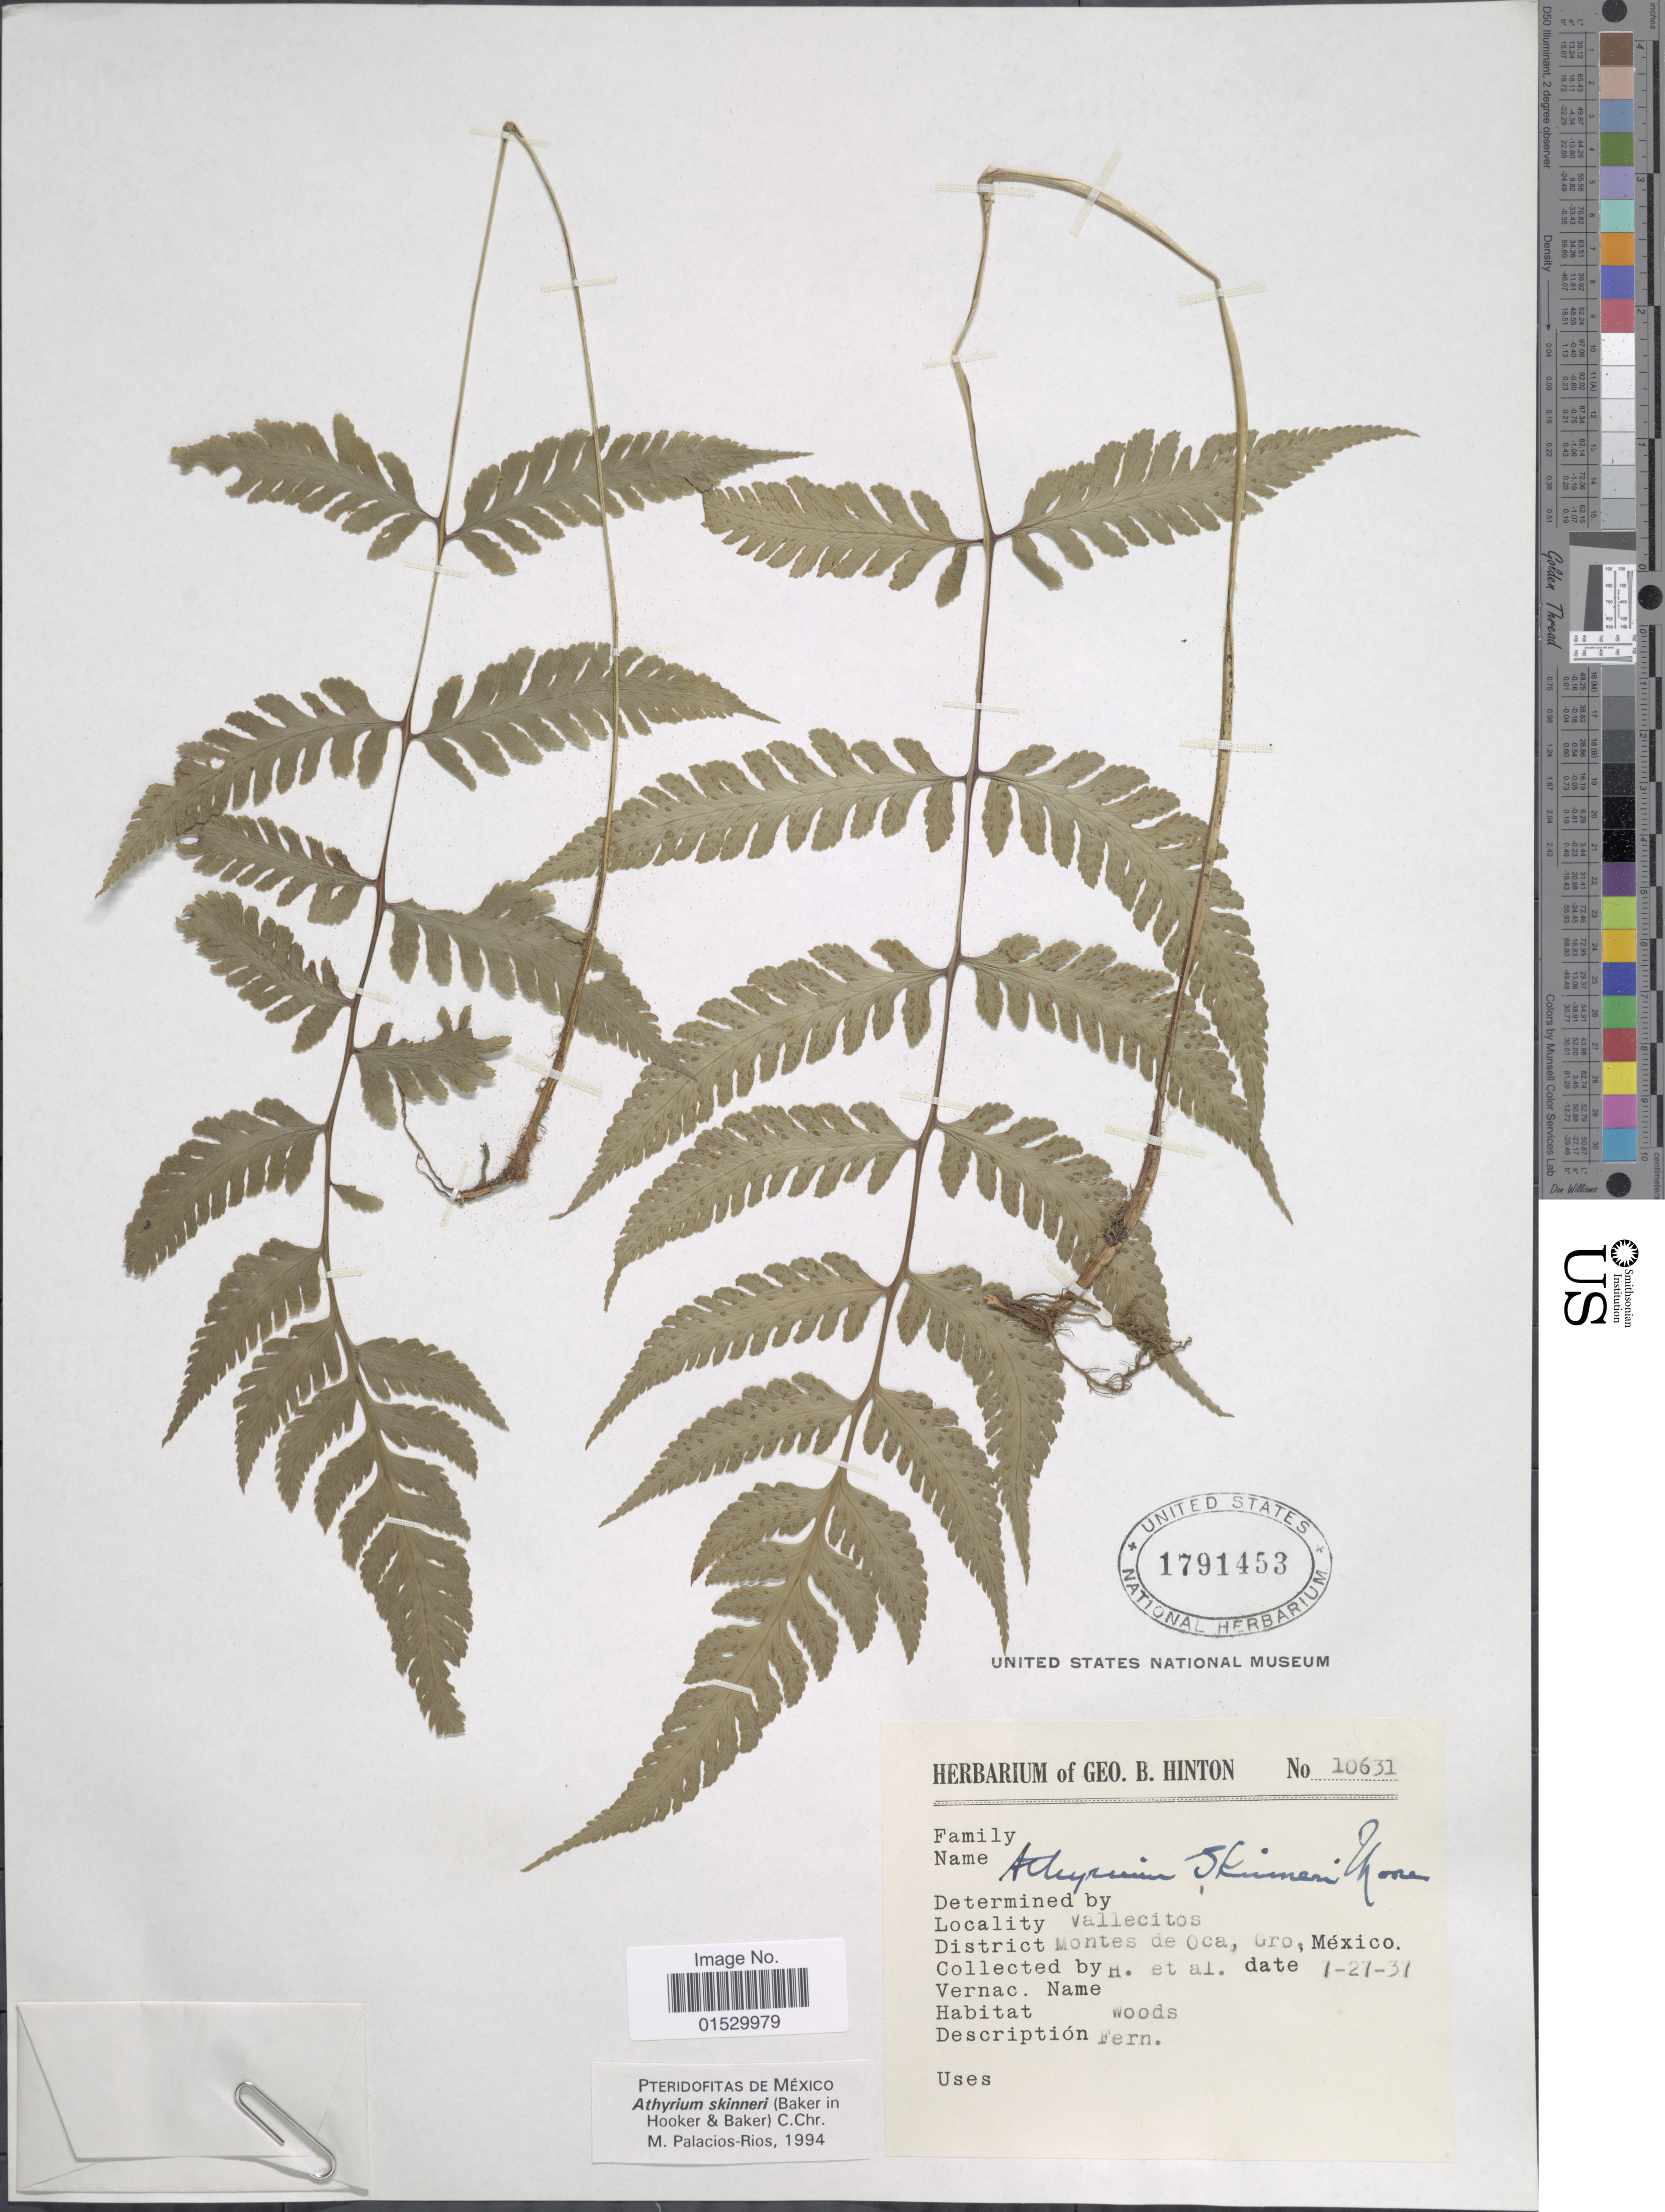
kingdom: Plantae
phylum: Tracheophyta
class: Polypodiopsida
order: Polypodiales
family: Athyriaceae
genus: Athyrium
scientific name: Athyrium skinneri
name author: (Baker) Diels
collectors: G. B. Hinton & et al.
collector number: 10631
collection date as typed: Transcribed d/m/y: 27/7/37; T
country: Mexico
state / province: México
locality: Vallecitos, Montes de Oca, Gro,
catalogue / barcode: US 1791453